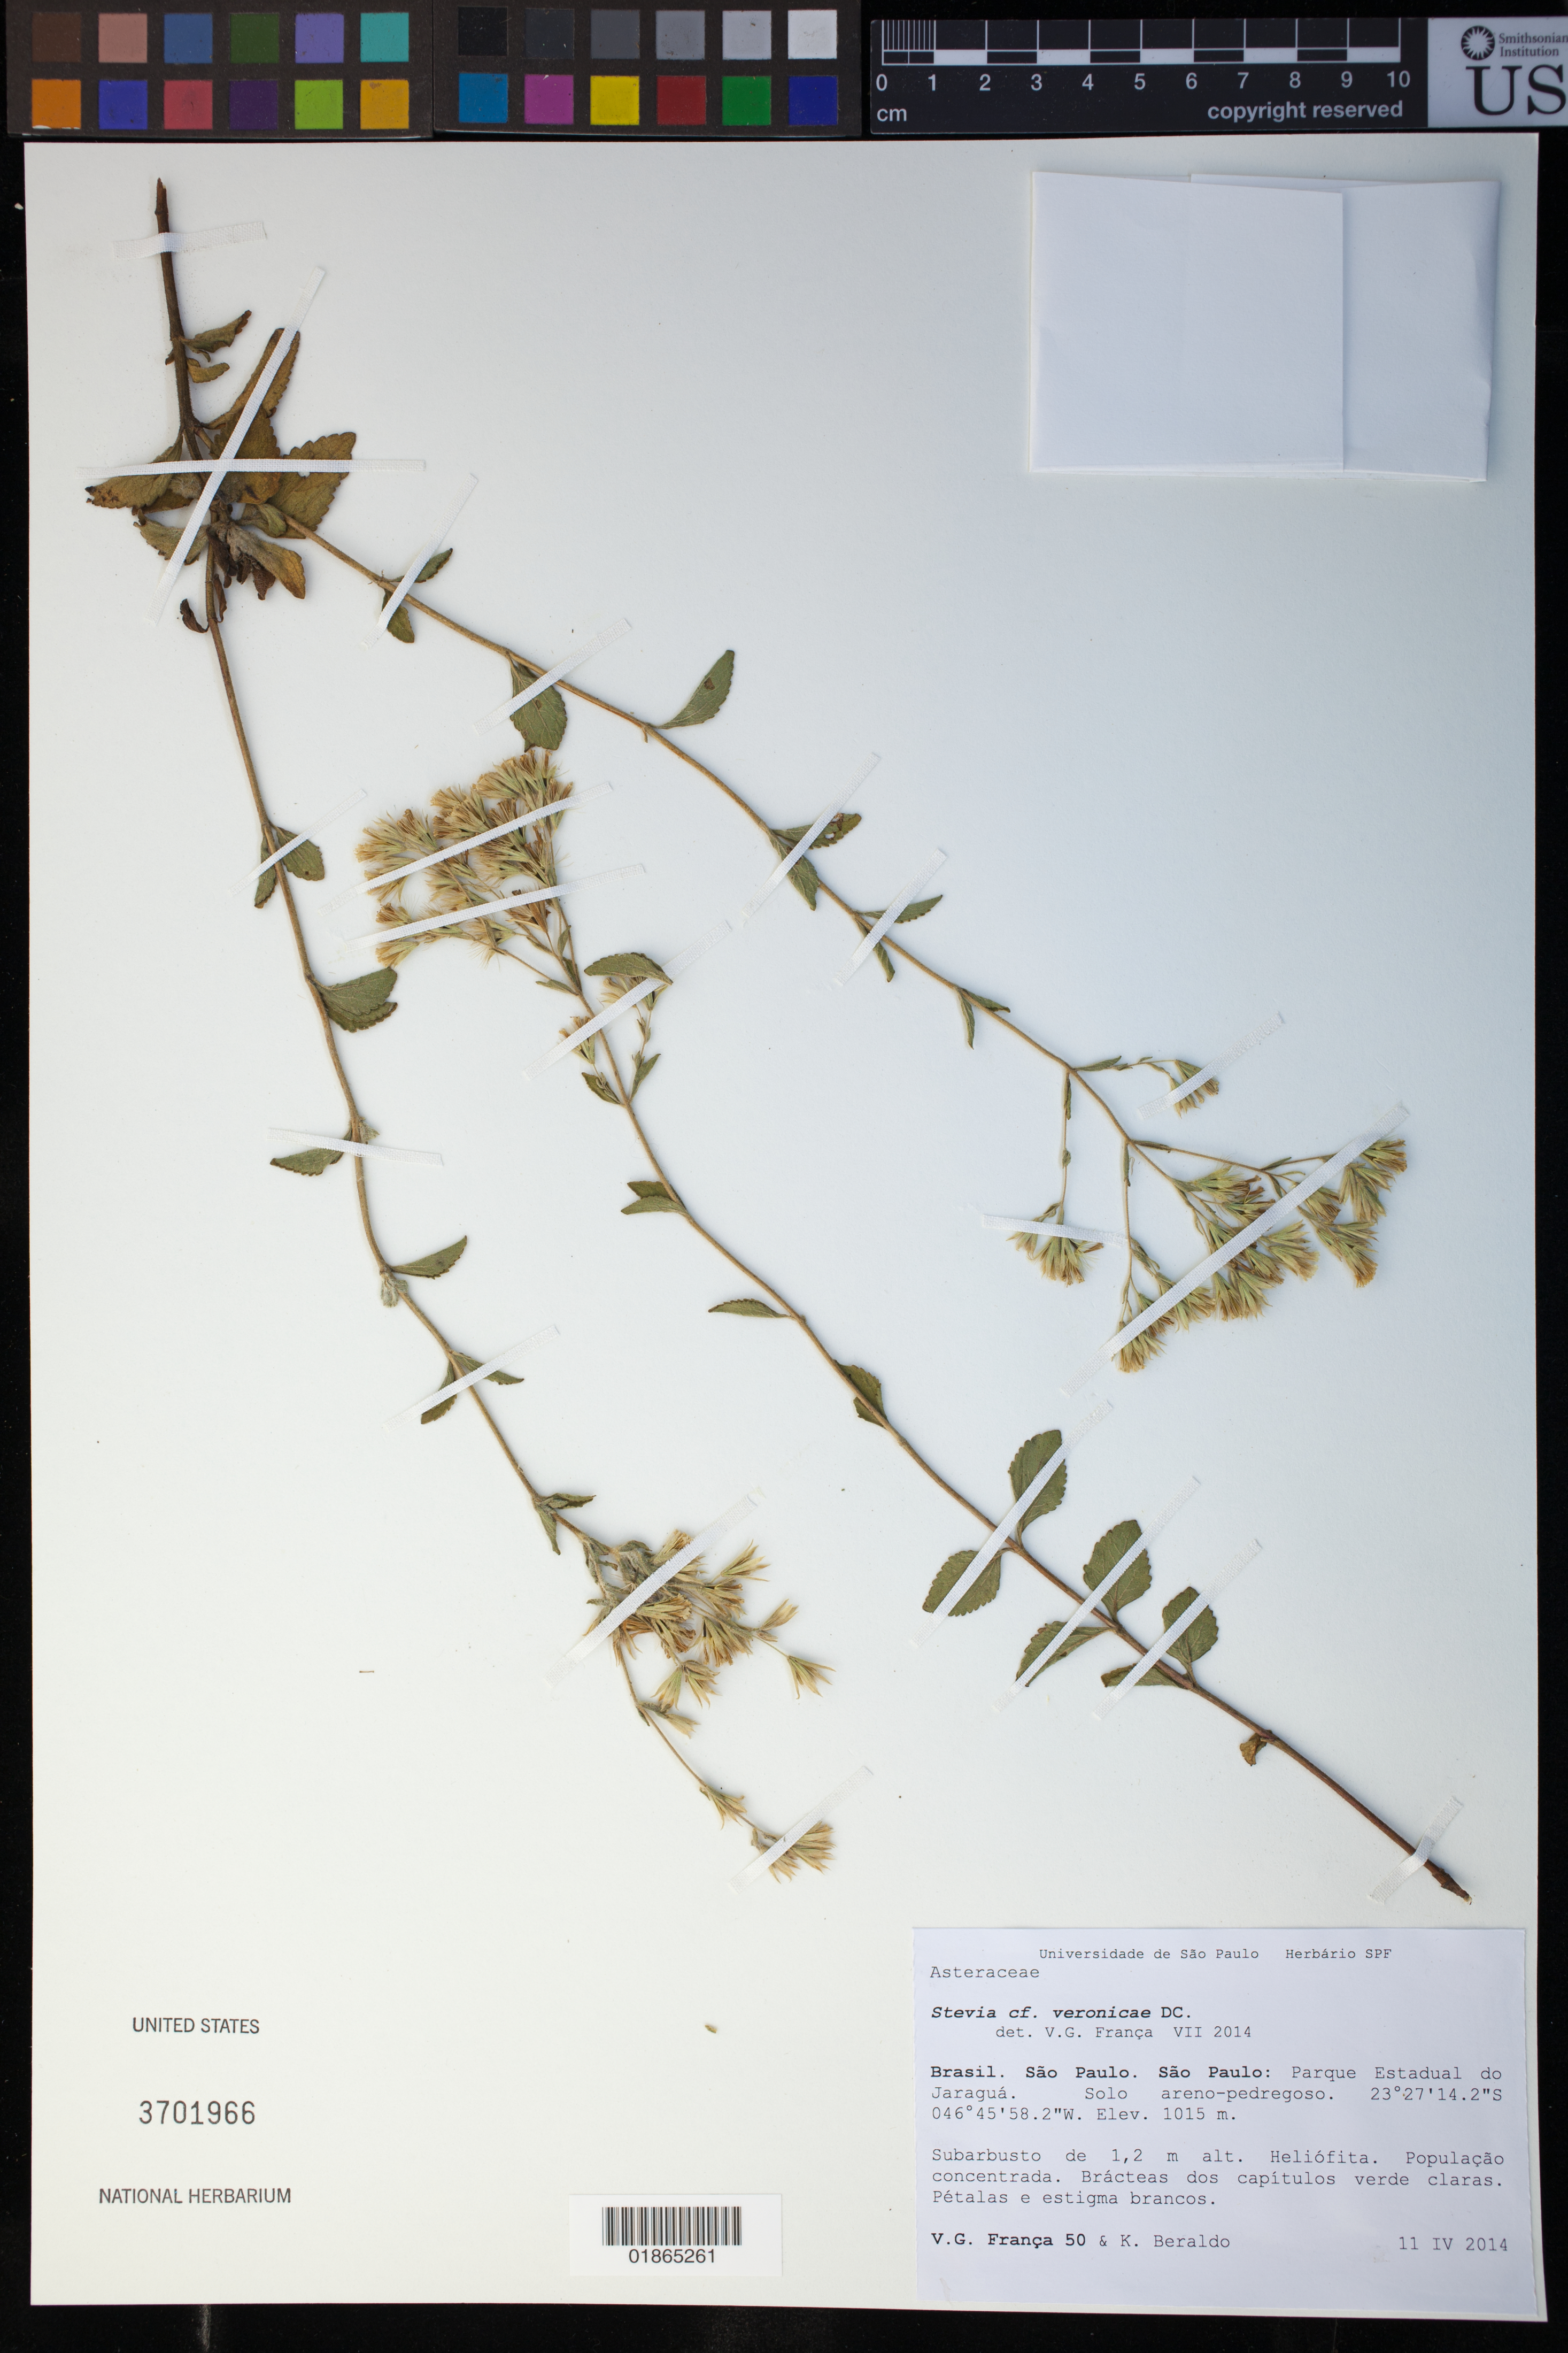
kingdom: Plantae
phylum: Tracheophyta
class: Magnoliopsida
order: Asterales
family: Asteraceae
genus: Stevia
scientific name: Stevia veronicae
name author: DC.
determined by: França, V. G.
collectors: V. França & K. Beraldo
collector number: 50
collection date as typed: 11 IV 2014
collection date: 2014-04-11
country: Brazil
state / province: São Paulo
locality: São Paulo: Parque Estadual do Jaraguá.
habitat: Solo areno-pedregoso.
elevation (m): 1015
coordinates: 23 27 14.2 S, 046 45 58.2 W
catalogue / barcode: US 3701966